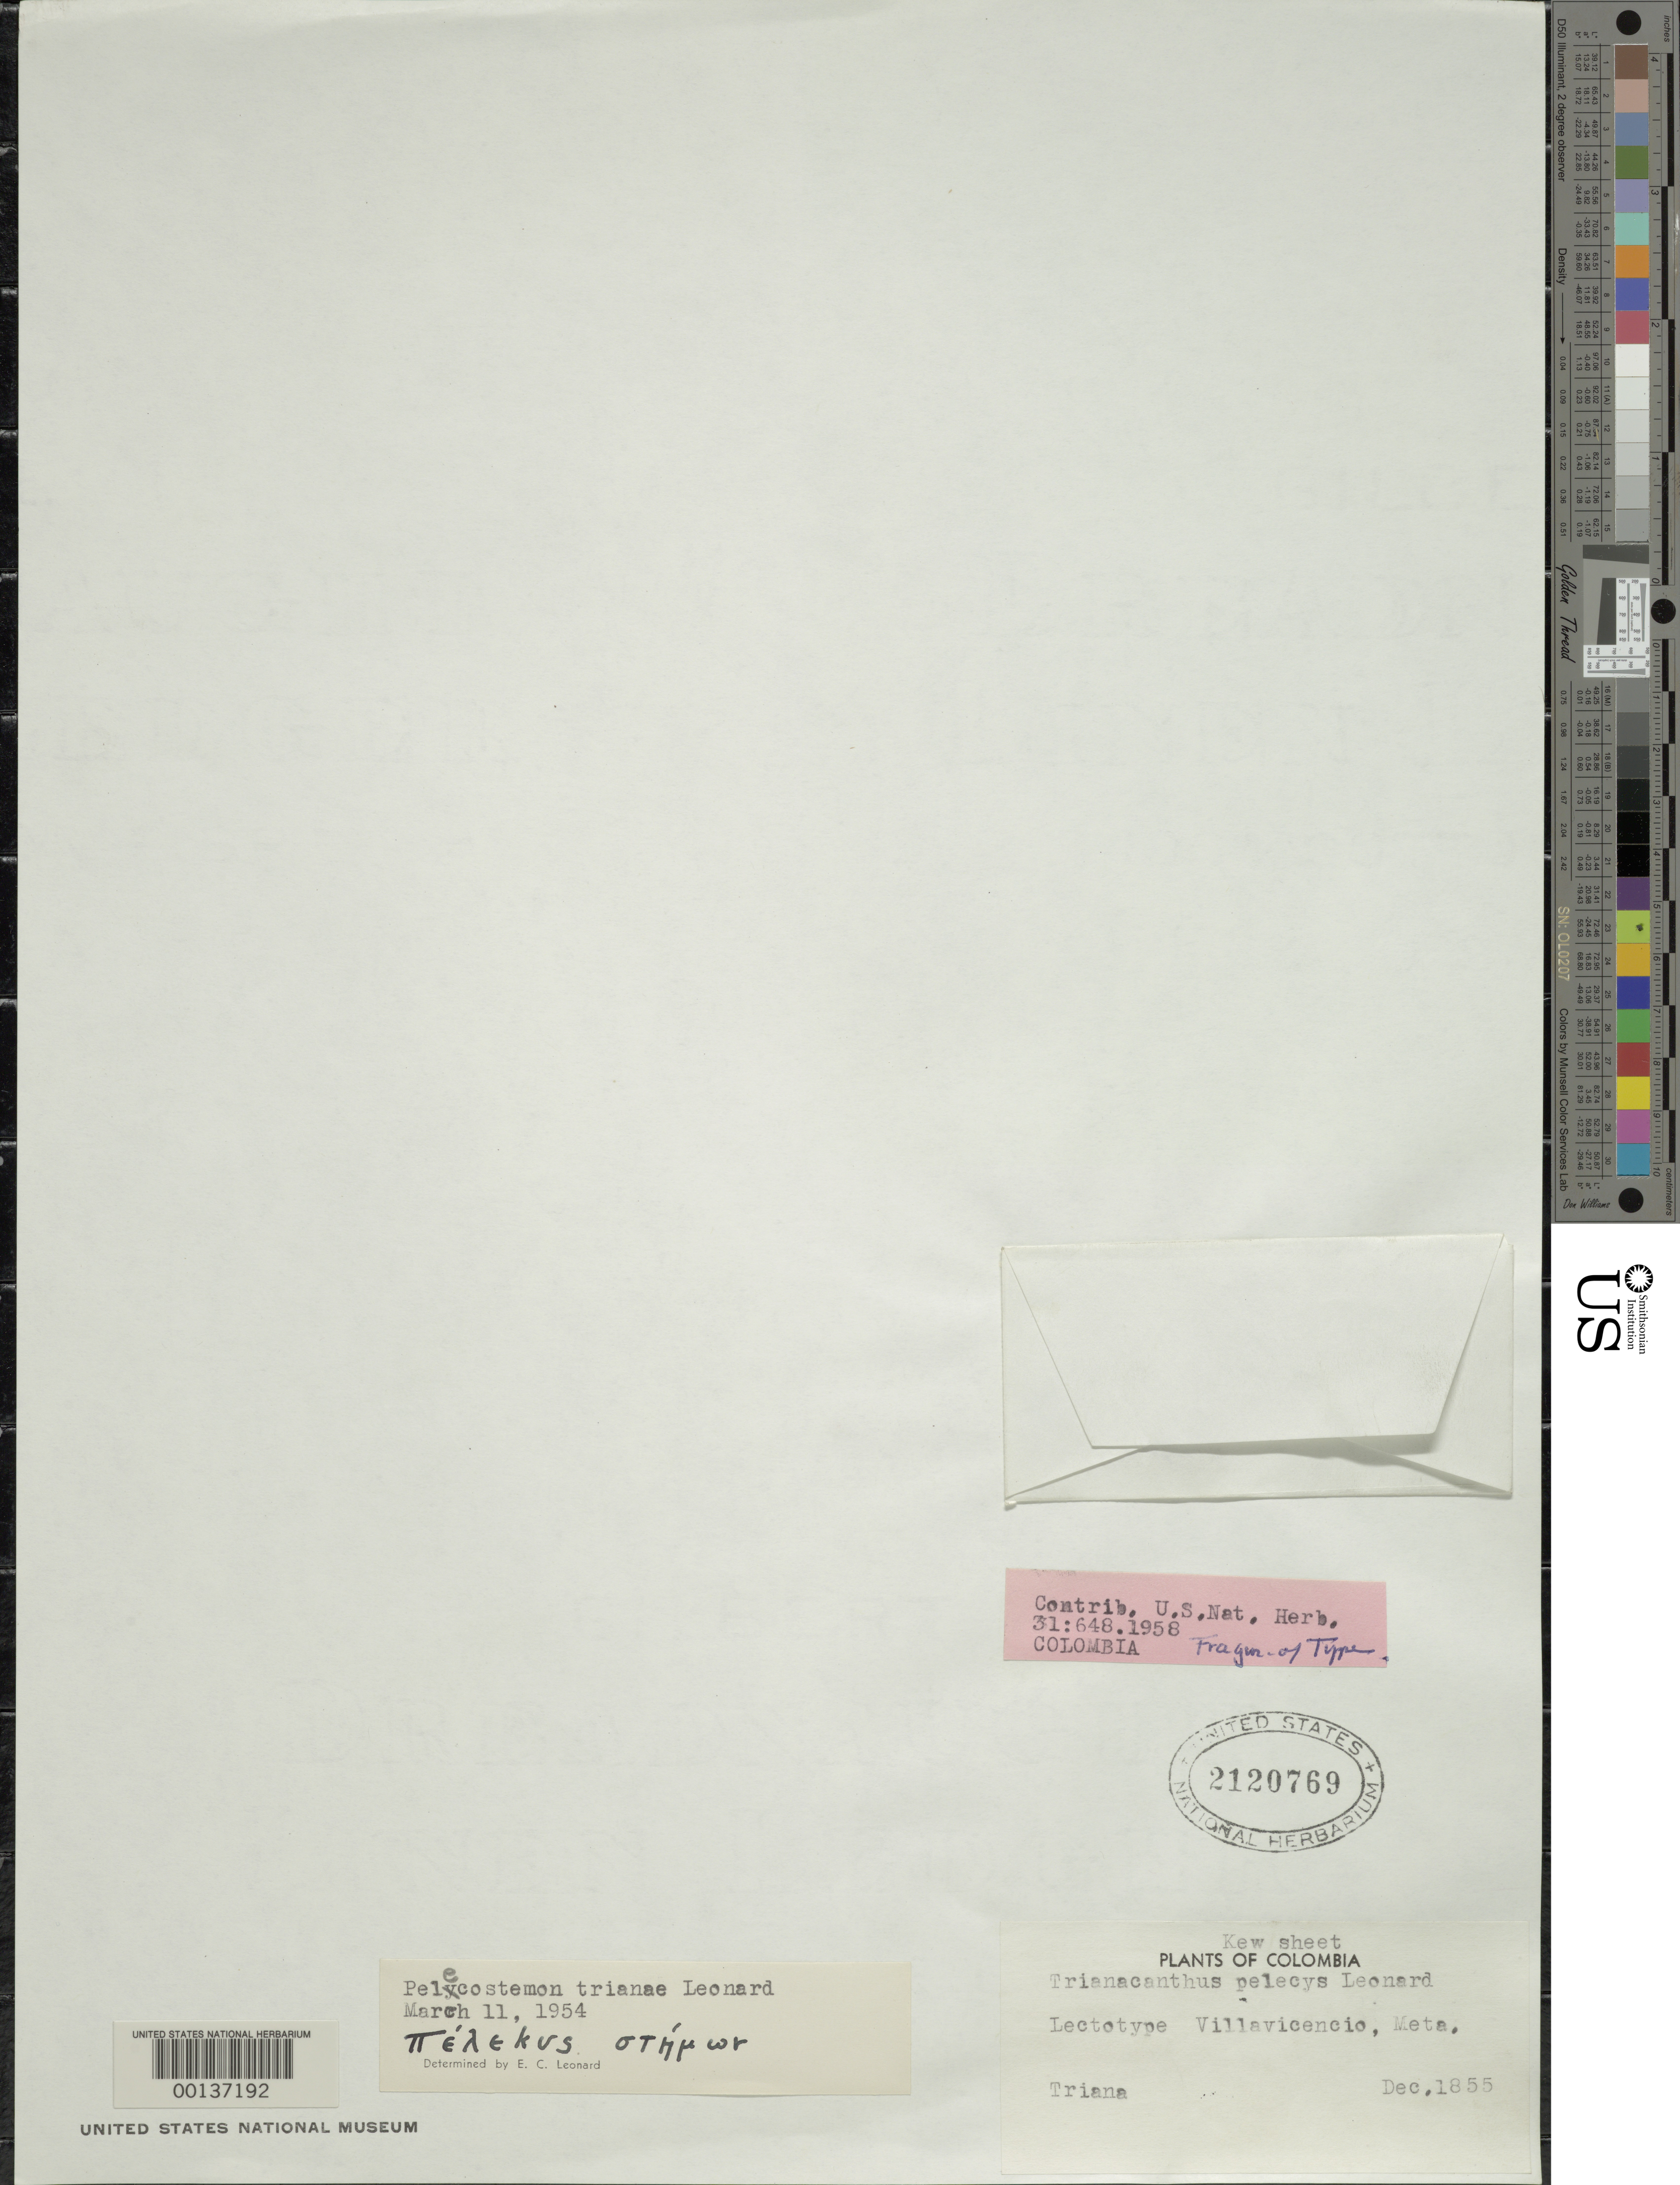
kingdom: Plantae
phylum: Tracheophyta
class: Magnoliopsida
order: Lamiales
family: Acanthaceae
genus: Pelecostemon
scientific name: Pelecostemon trianae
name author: Leonard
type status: Isotype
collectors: J. J. Triana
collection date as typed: Dec 1855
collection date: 1855-12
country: Colombia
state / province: Meta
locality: Villa Vicencia.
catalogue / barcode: US 2120769